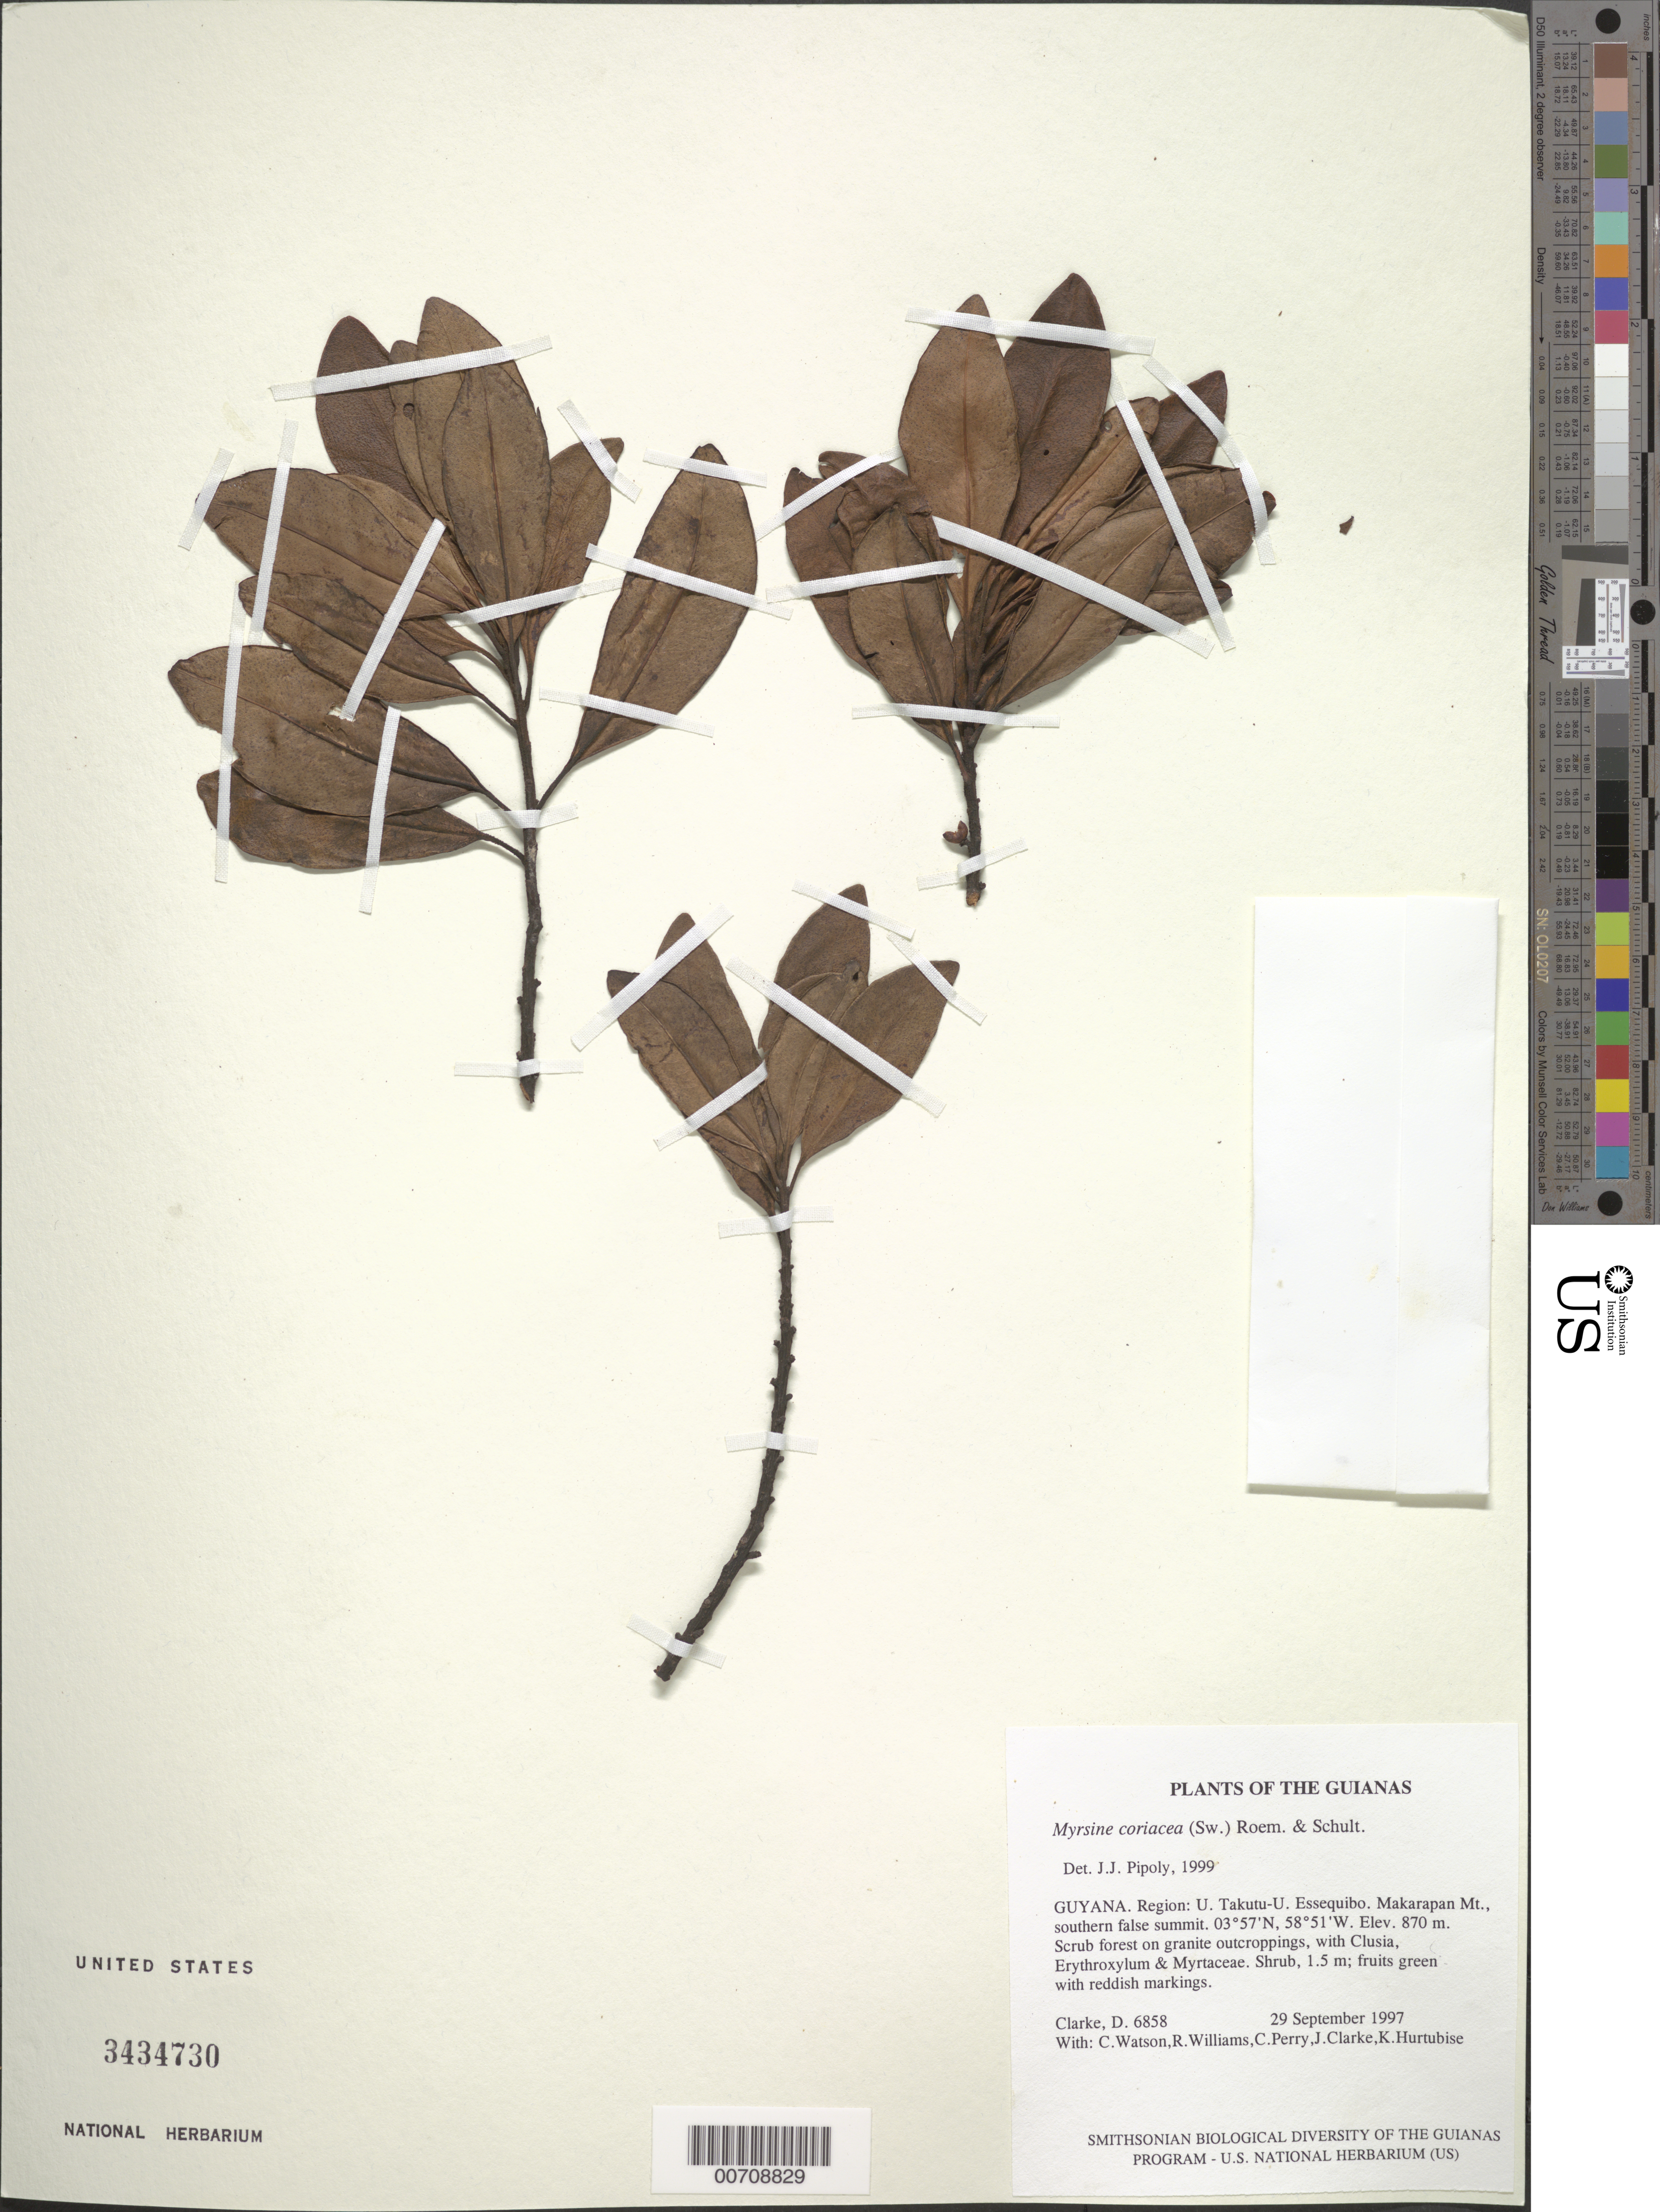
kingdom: Plantae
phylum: Tracheophyta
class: Magnoliopsida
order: Ericales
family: Primulaceae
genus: Myrsine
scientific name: Myrsine coriacea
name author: (Sw.) R. Br. ex Roem. & Schult.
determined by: Pipoly, J. J., III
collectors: H. D. Clarke, C. Watson, R. Williams, C. Perry, J. Clarke & K. Hurtubise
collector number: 6858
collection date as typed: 29 September 1997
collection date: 1997-09-29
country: Guyana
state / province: U. Takutu-U. Essequibo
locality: Makarapan Mt., southern false summit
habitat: Scrub forest on granite outcroppings, with Clusia, Erythroxylum & Myrtaceae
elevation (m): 870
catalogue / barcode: US 3434730